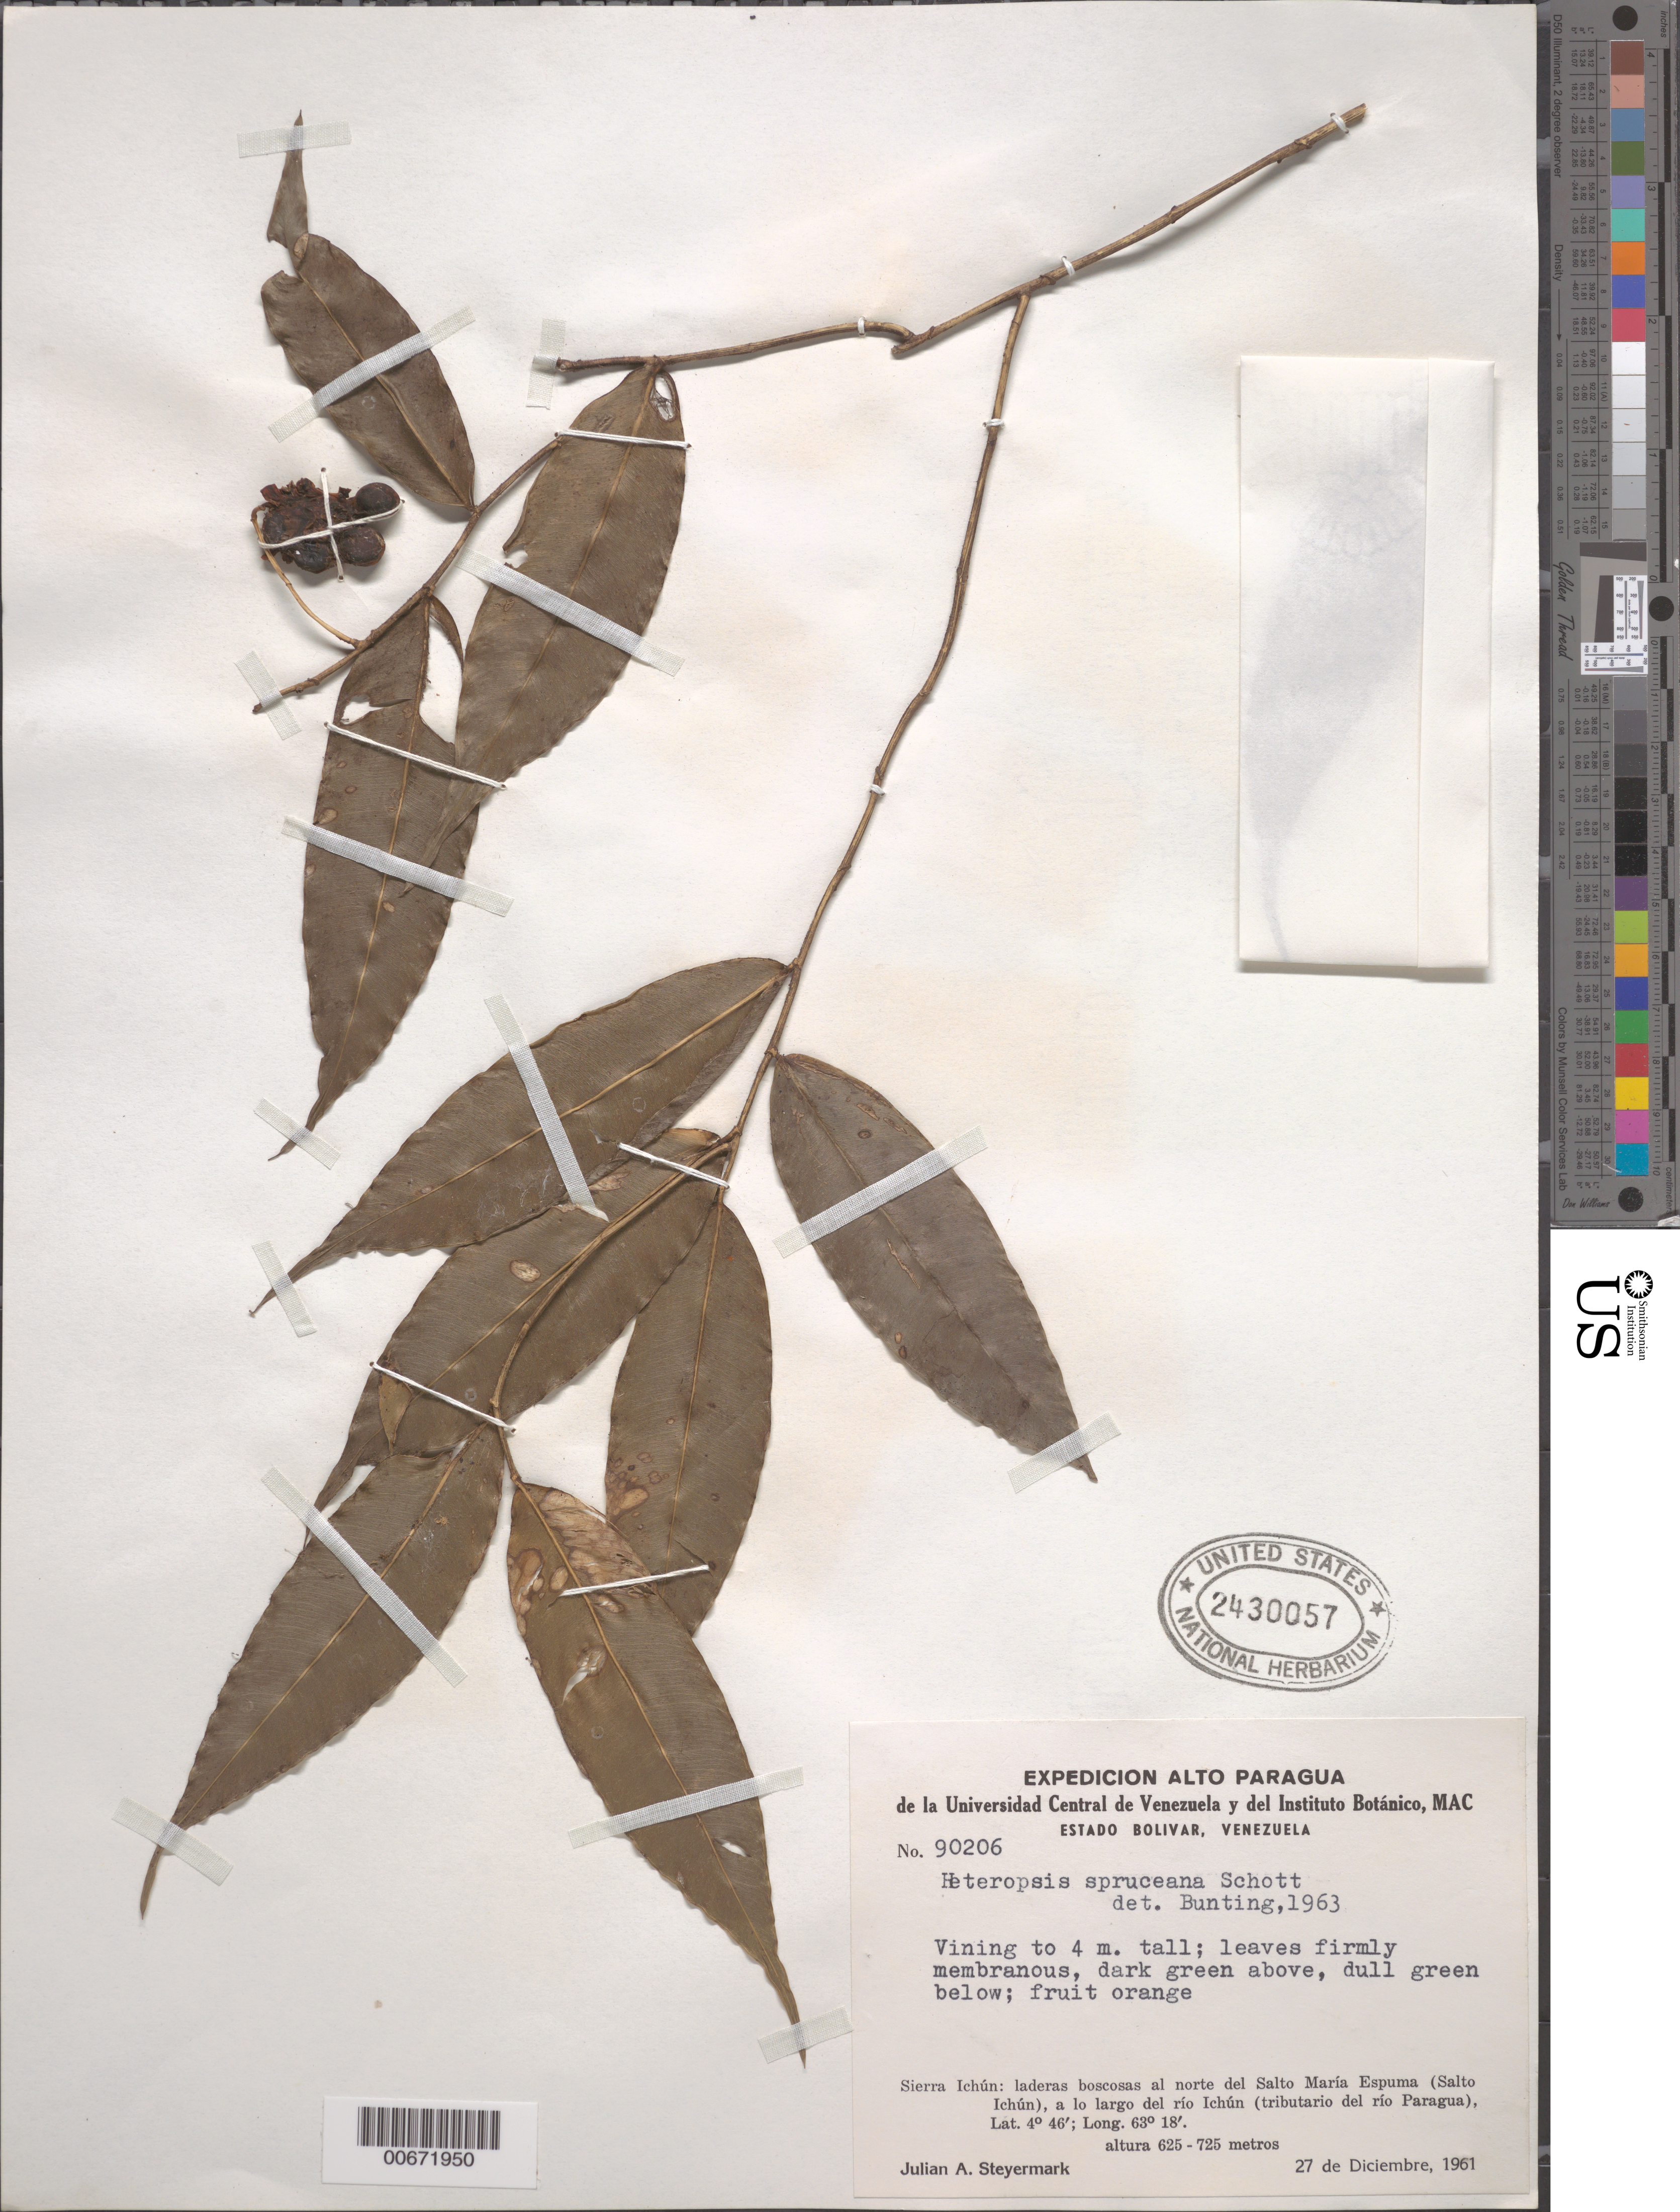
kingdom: Plantae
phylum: Tracheophyta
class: Liliopsida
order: Alismatales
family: Araceae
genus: Heteropsis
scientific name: Heteropsis spruceana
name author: Schott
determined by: Bunting, G. S.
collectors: J. Steyermark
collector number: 90206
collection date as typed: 27-Dec-61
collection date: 1961-12-27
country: Venezuela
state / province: Bolívar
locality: Sierra Ichún, N del Salto María Espuma (Salto Ichún) del Río Ichún (tributary of río Paragua), to length of rio Ichún (tributary of rio Paragua)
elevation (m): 625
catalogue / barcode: US 2430057